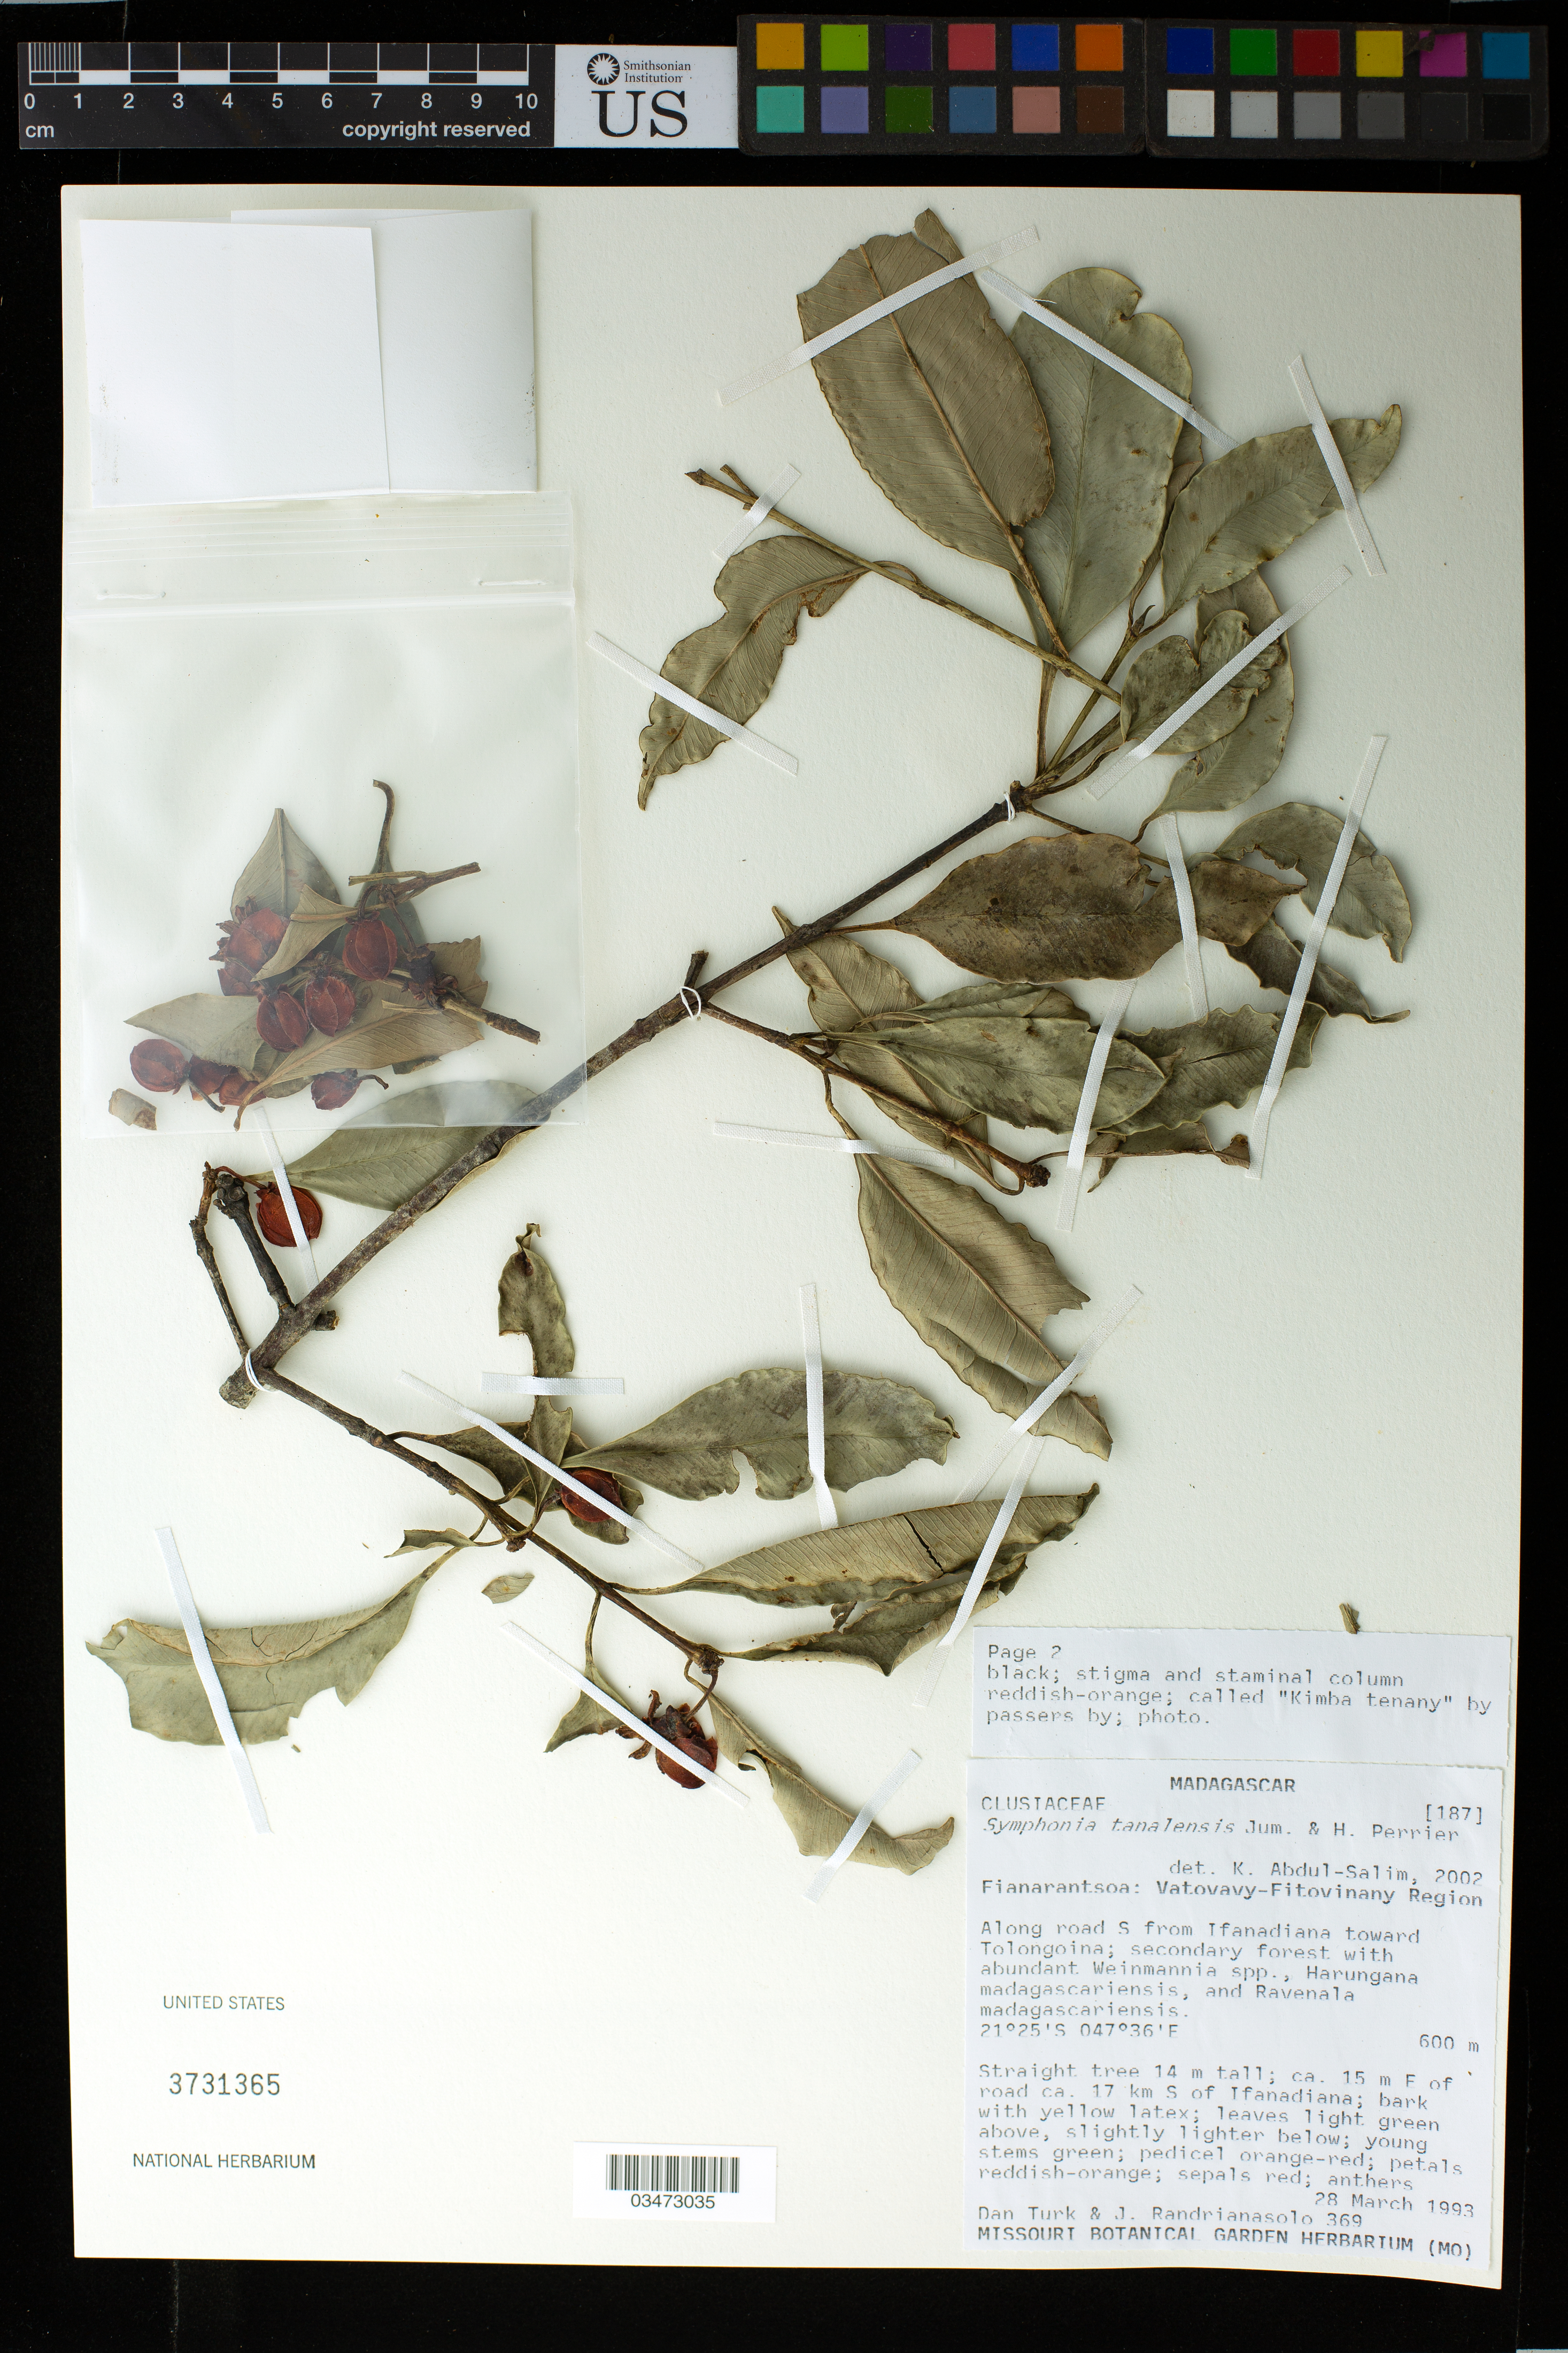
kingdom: Plantae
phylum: Tracheophyta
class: Magnoliopsida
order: Malpighiales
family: Clusiaceae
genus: Symphonia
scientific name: Symphonia tanalensis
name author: Jum. & H. Perrier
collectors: D. Turk & J. Randrianasolo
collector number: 369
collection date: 1993-03-28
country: Madagascar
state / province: Vatovavy Fitovinany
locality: Along road S from Ifanadiana toward Tolongoina. Ca. 15 km S of RN 25 between Ifanadiana and Tolongoina.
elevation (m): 600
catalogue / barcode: US 3731365